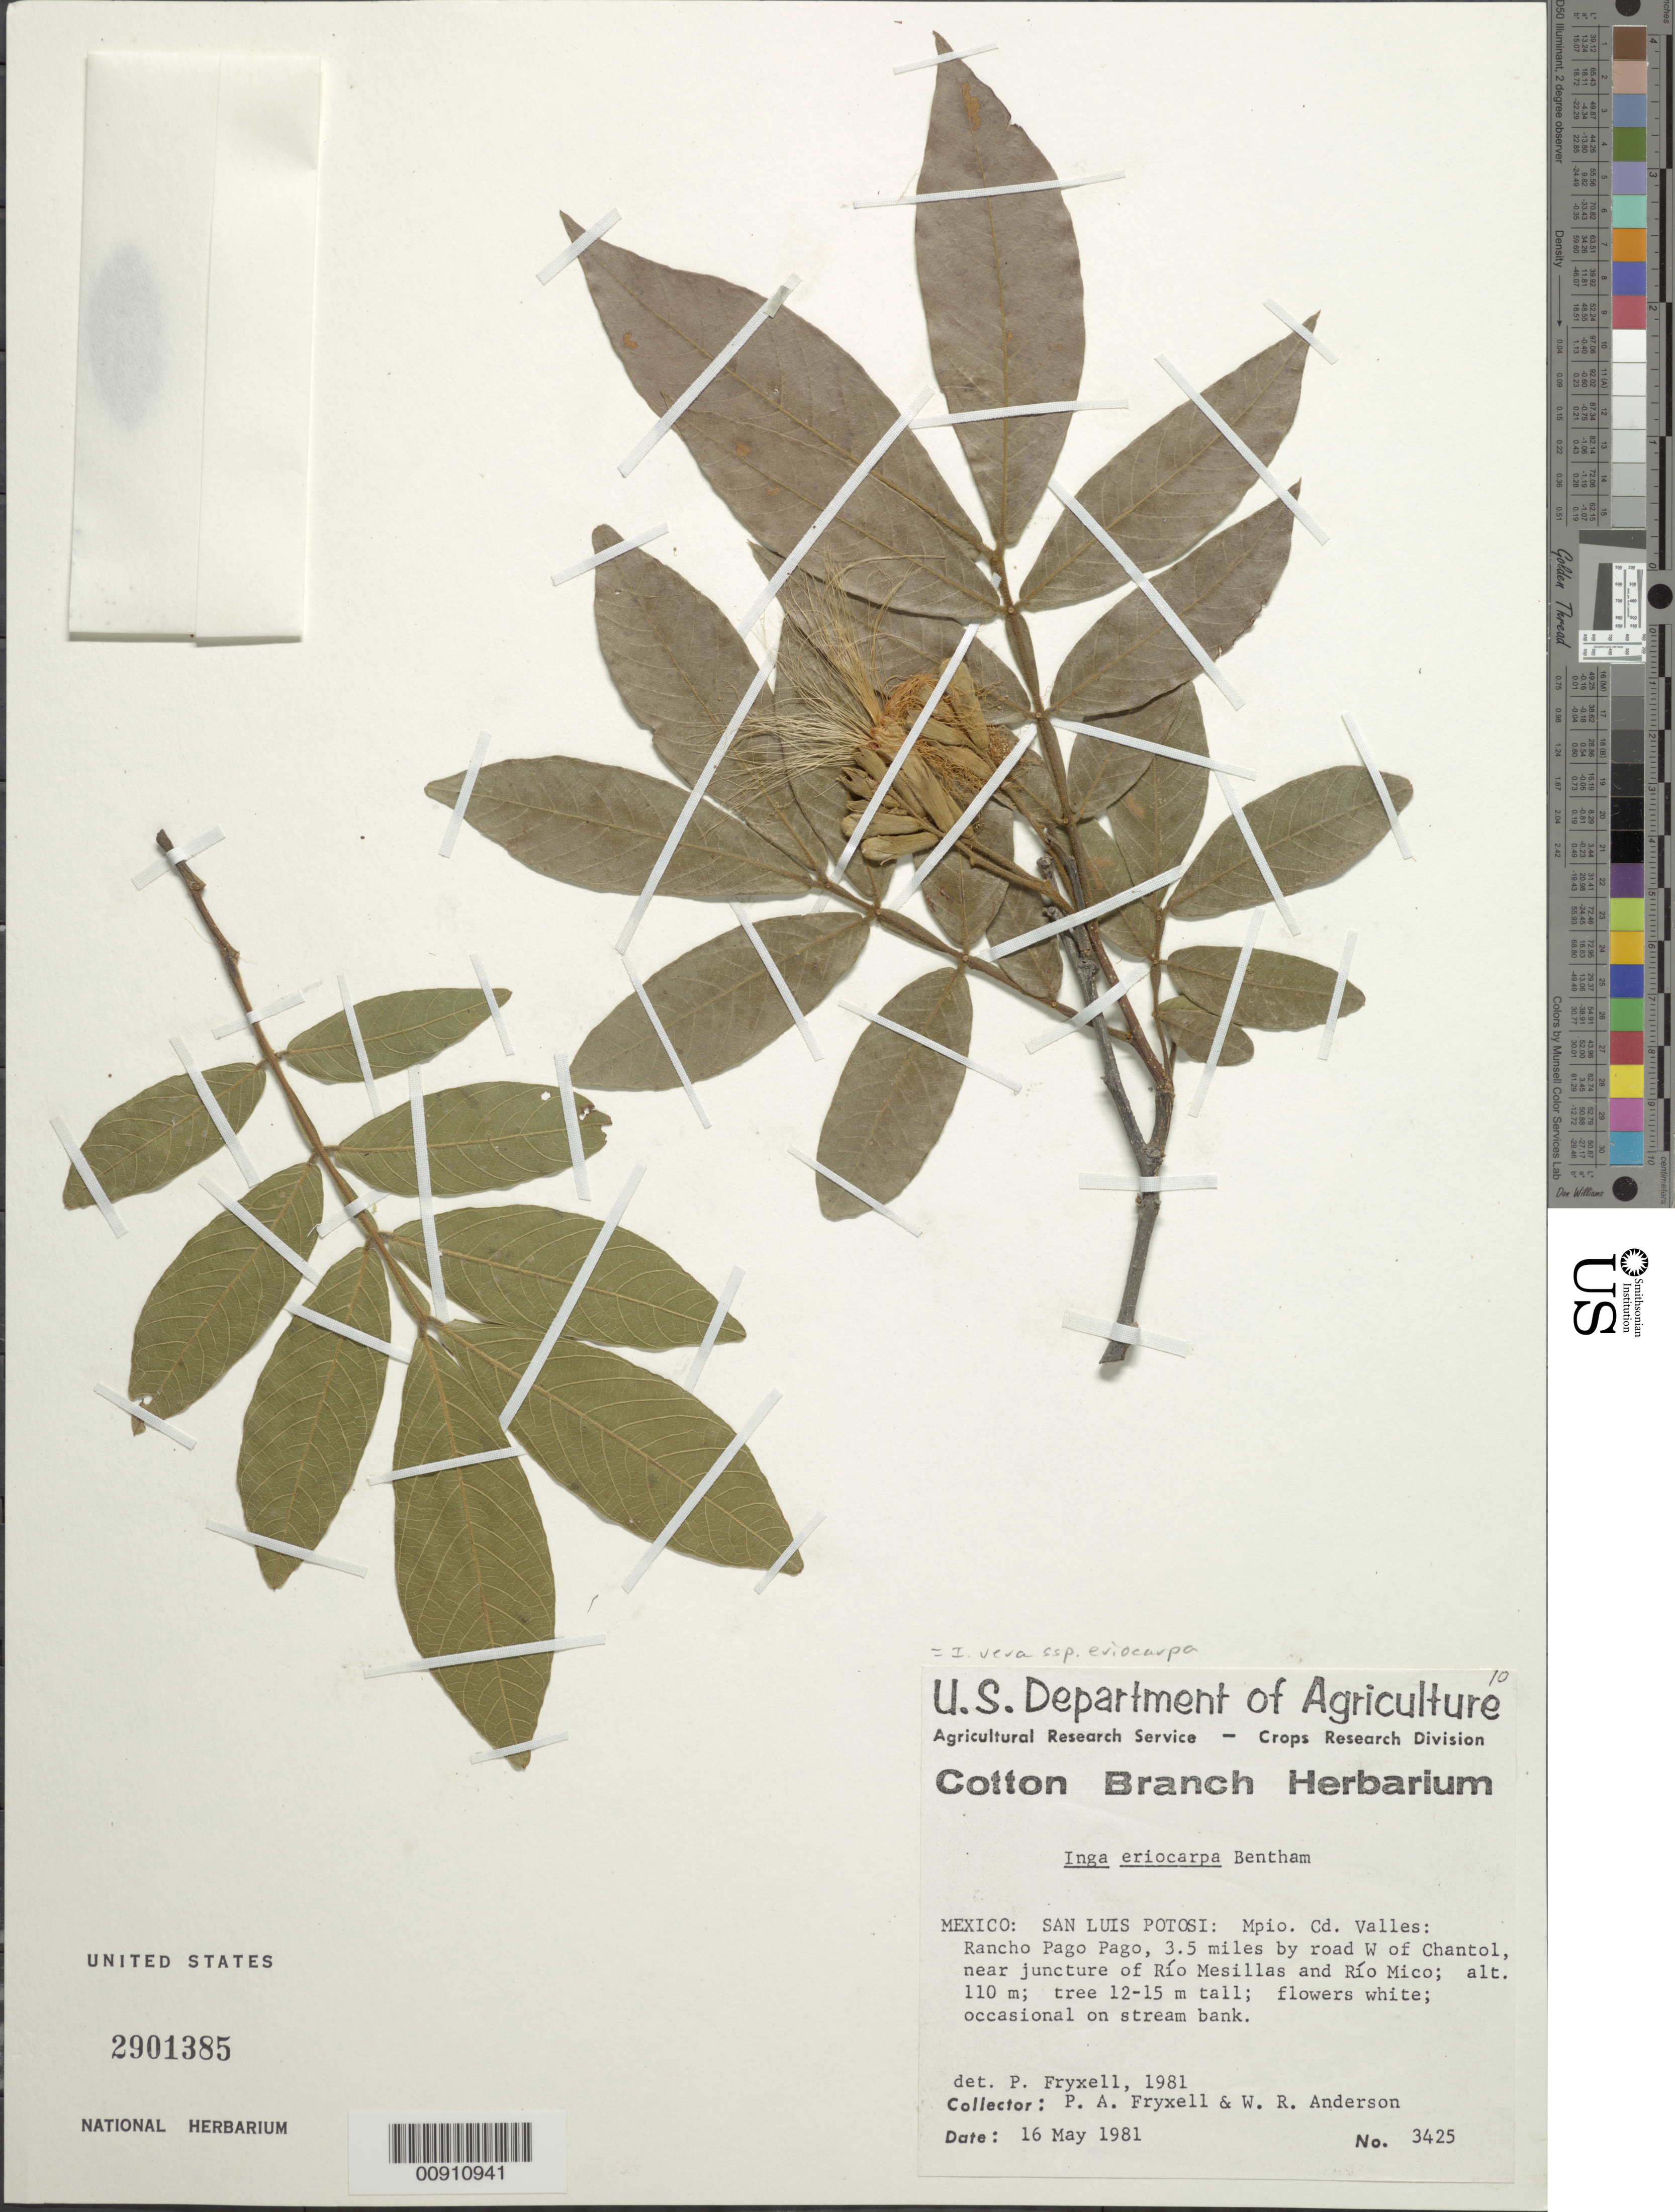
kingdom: Plantae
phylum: Tracheophyta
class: Magnoliopsida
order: Fabales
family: Fabaceae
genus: Inga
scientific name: Inga vera subsp. eriocarpa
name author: (Benth.) J. León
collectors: P. A. Fryxell & W. R. Anderson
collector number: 3425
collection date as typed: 16 May 1981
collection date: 1981-05-16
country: Mexico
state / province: San Luis Potosi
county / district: Ciudad Valles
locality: San Luis Potosí: Mpio. Cd. Valles: Rancho Pago Pago, 3.5 miles by road W of Chantol, near juncture of Río Mesillas and Río Mico.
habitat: Occasional on stream bank.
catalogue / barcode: US 2901385